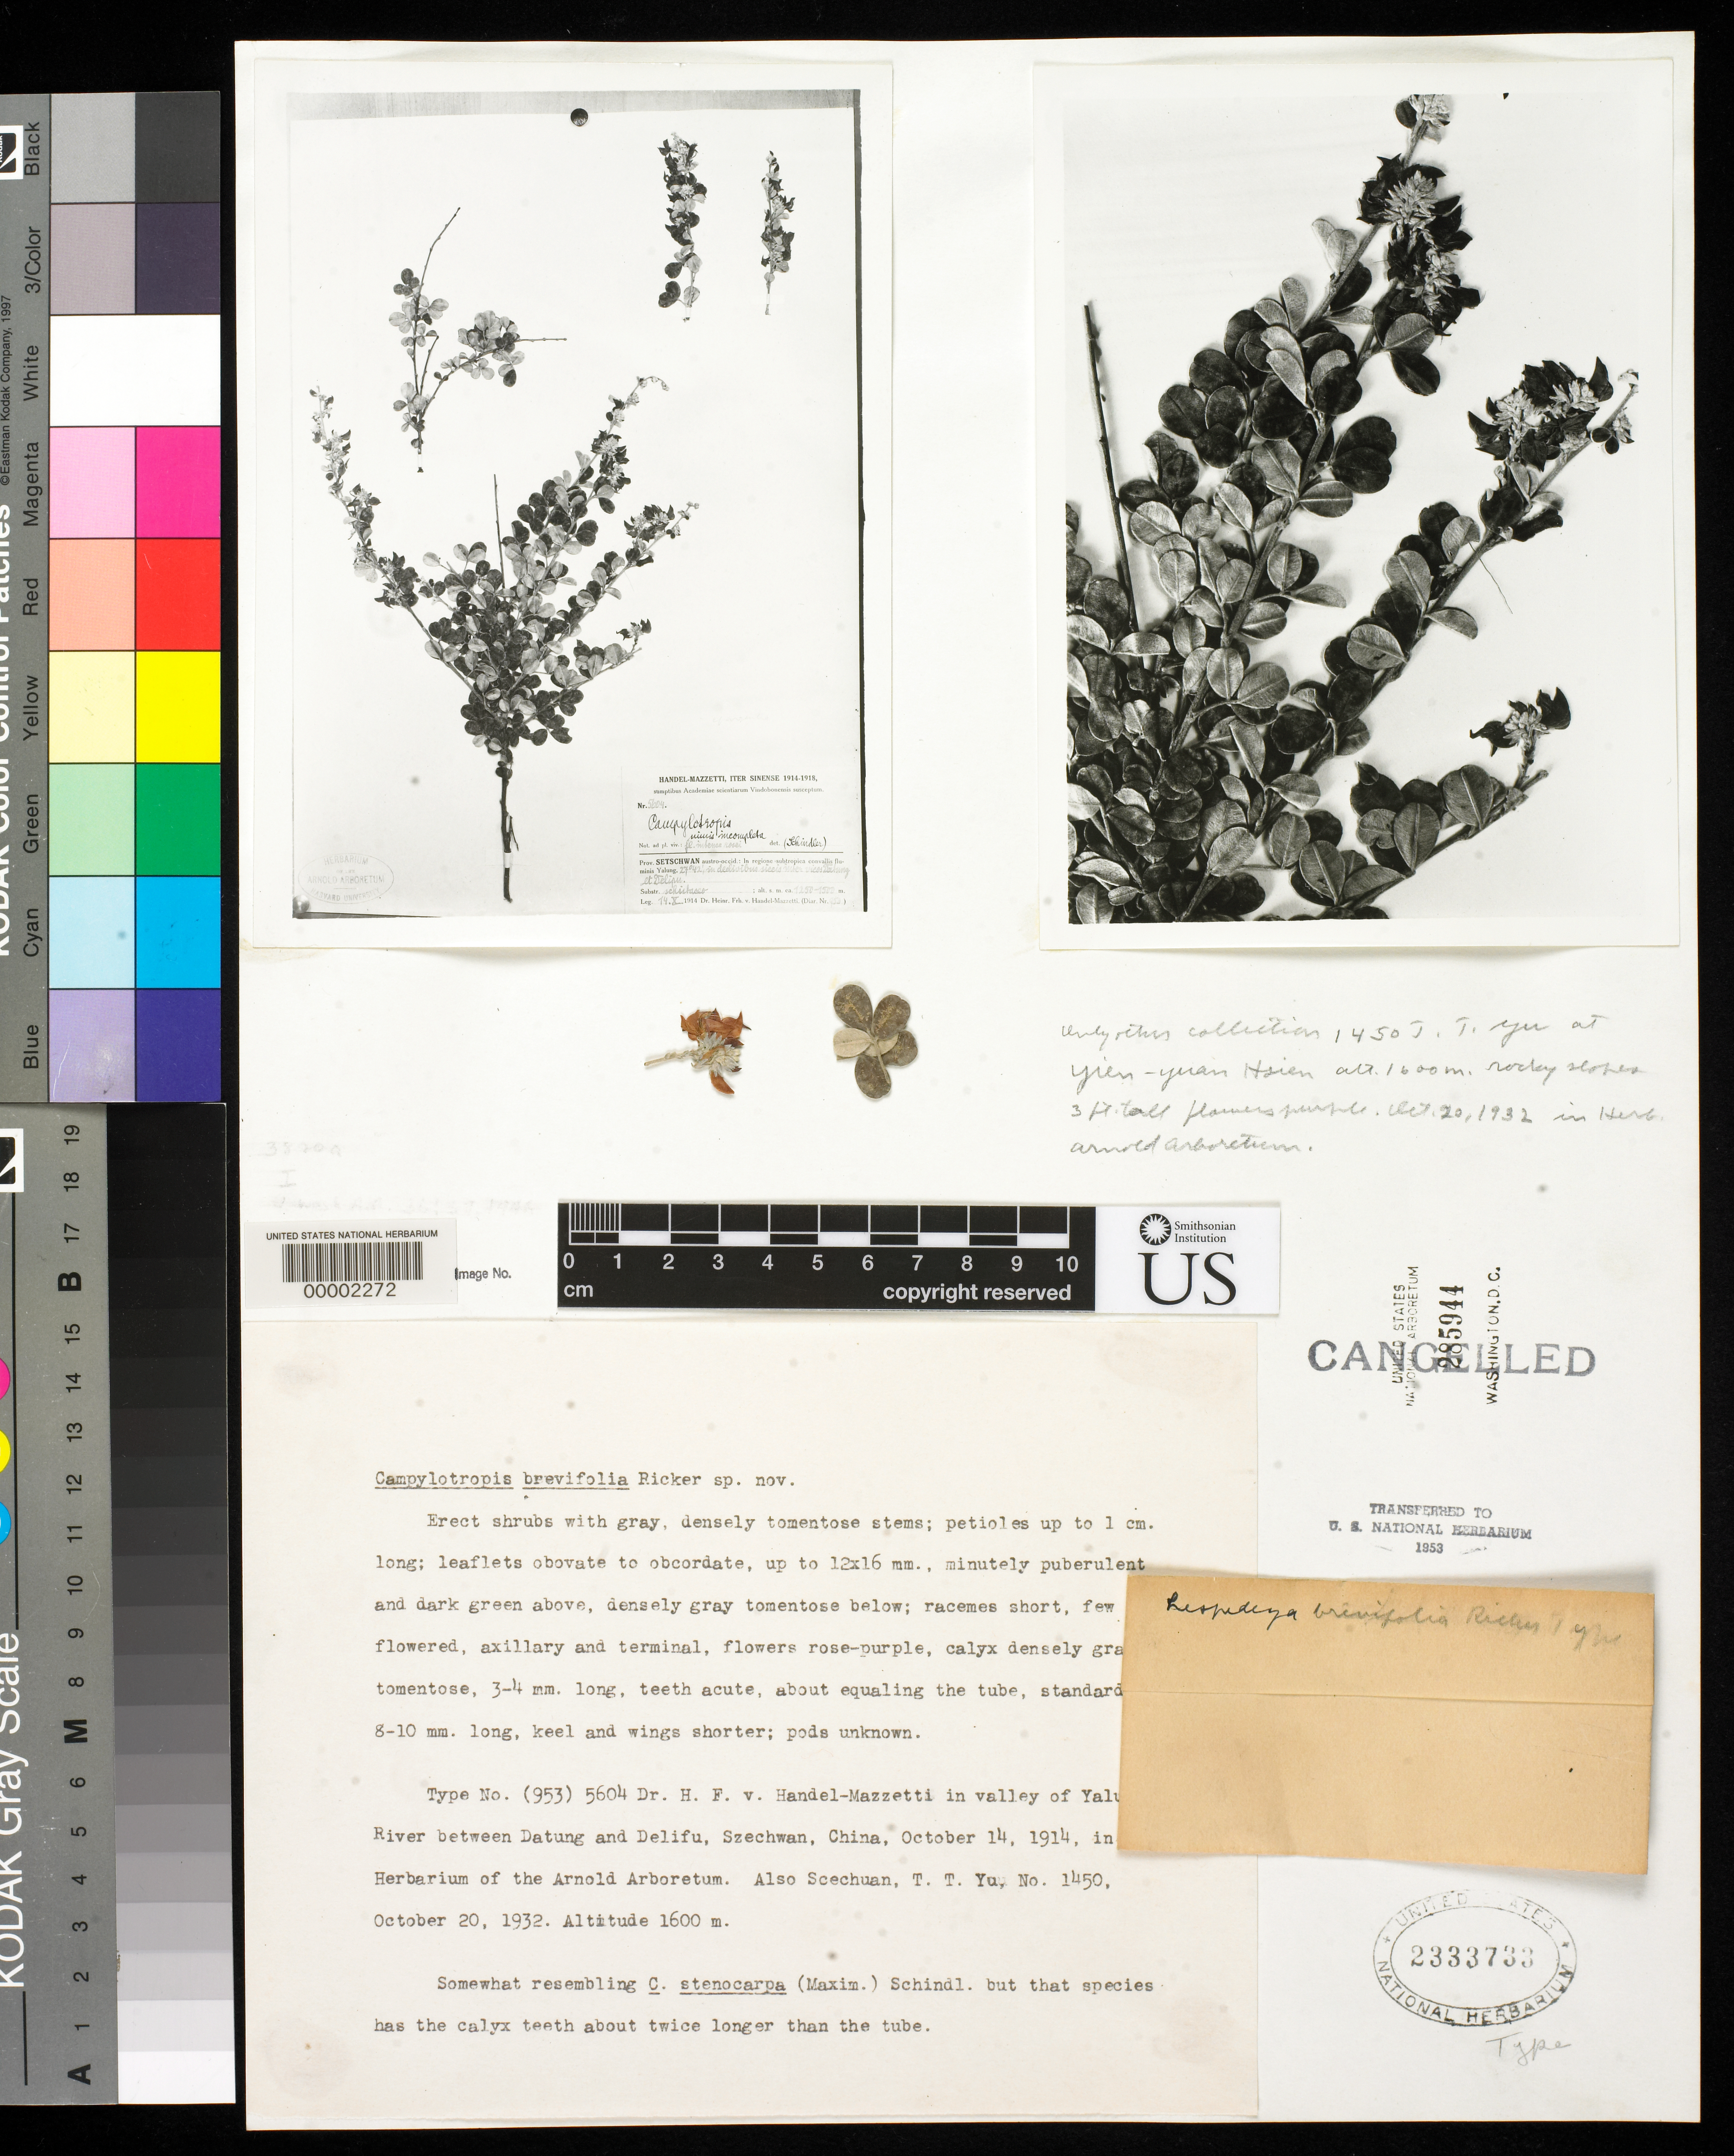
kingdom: Plantae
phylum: Tracheophyta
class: Magnoliopsida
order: Fabales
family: Fabaceae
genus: Campylotropis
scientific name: Campylotropis brevifolia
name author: Ricker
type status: Isotype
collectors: H. Handel-Mazzetti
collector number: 5604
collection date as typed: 14 Oct 1914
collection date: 1914-10-14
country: China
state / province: Sichuan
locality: Valley of Yalung River, between Datung & Delifu.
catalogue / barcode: US 2333733